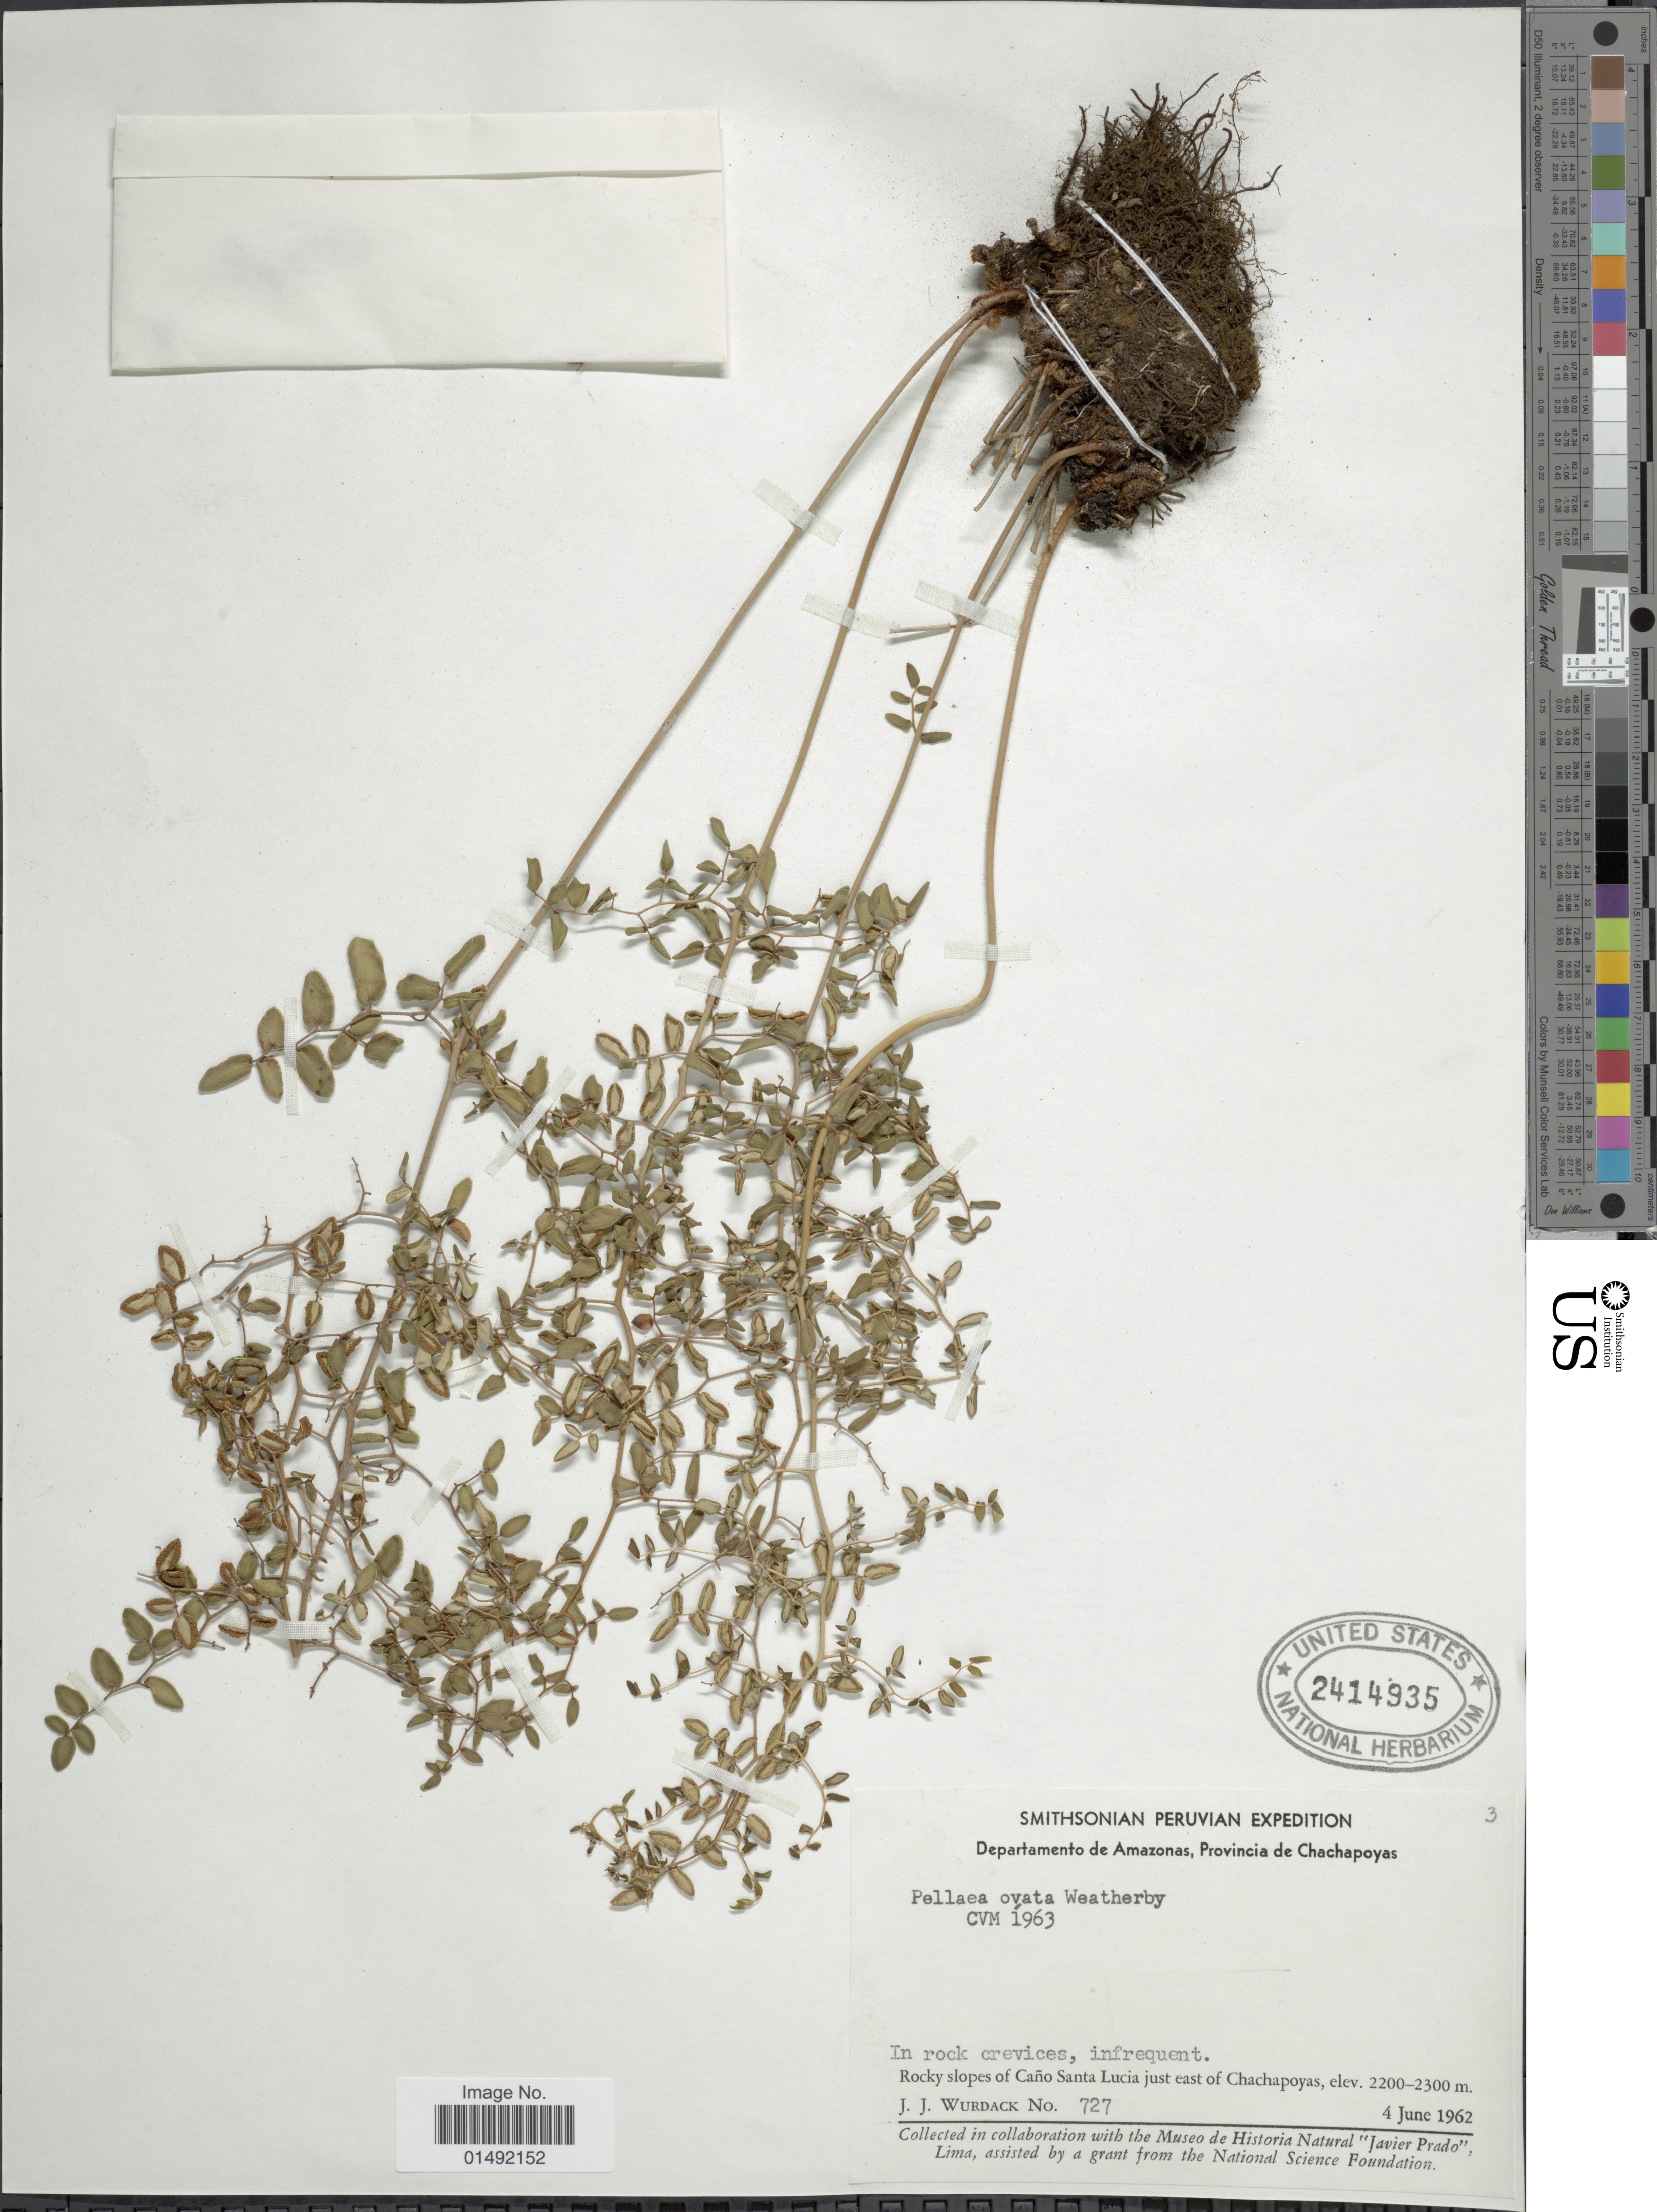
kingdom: Plantae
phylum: Tracheophyta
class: Polypodiopsida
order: Polypodiales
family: Pteridaceae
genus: Pellaea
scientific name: Pellaea ovata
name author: (Desv.) Weath.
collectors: J. J. Wurdack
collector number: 727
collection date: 1962-06-04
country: Peru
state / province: Amazonas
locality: Departamento de Amazonas, provincia de Chachapoyas, Rocky slopes of Caño Santa Lucia just east of Chachapoyas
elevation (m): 2200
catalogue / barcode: US 2414935